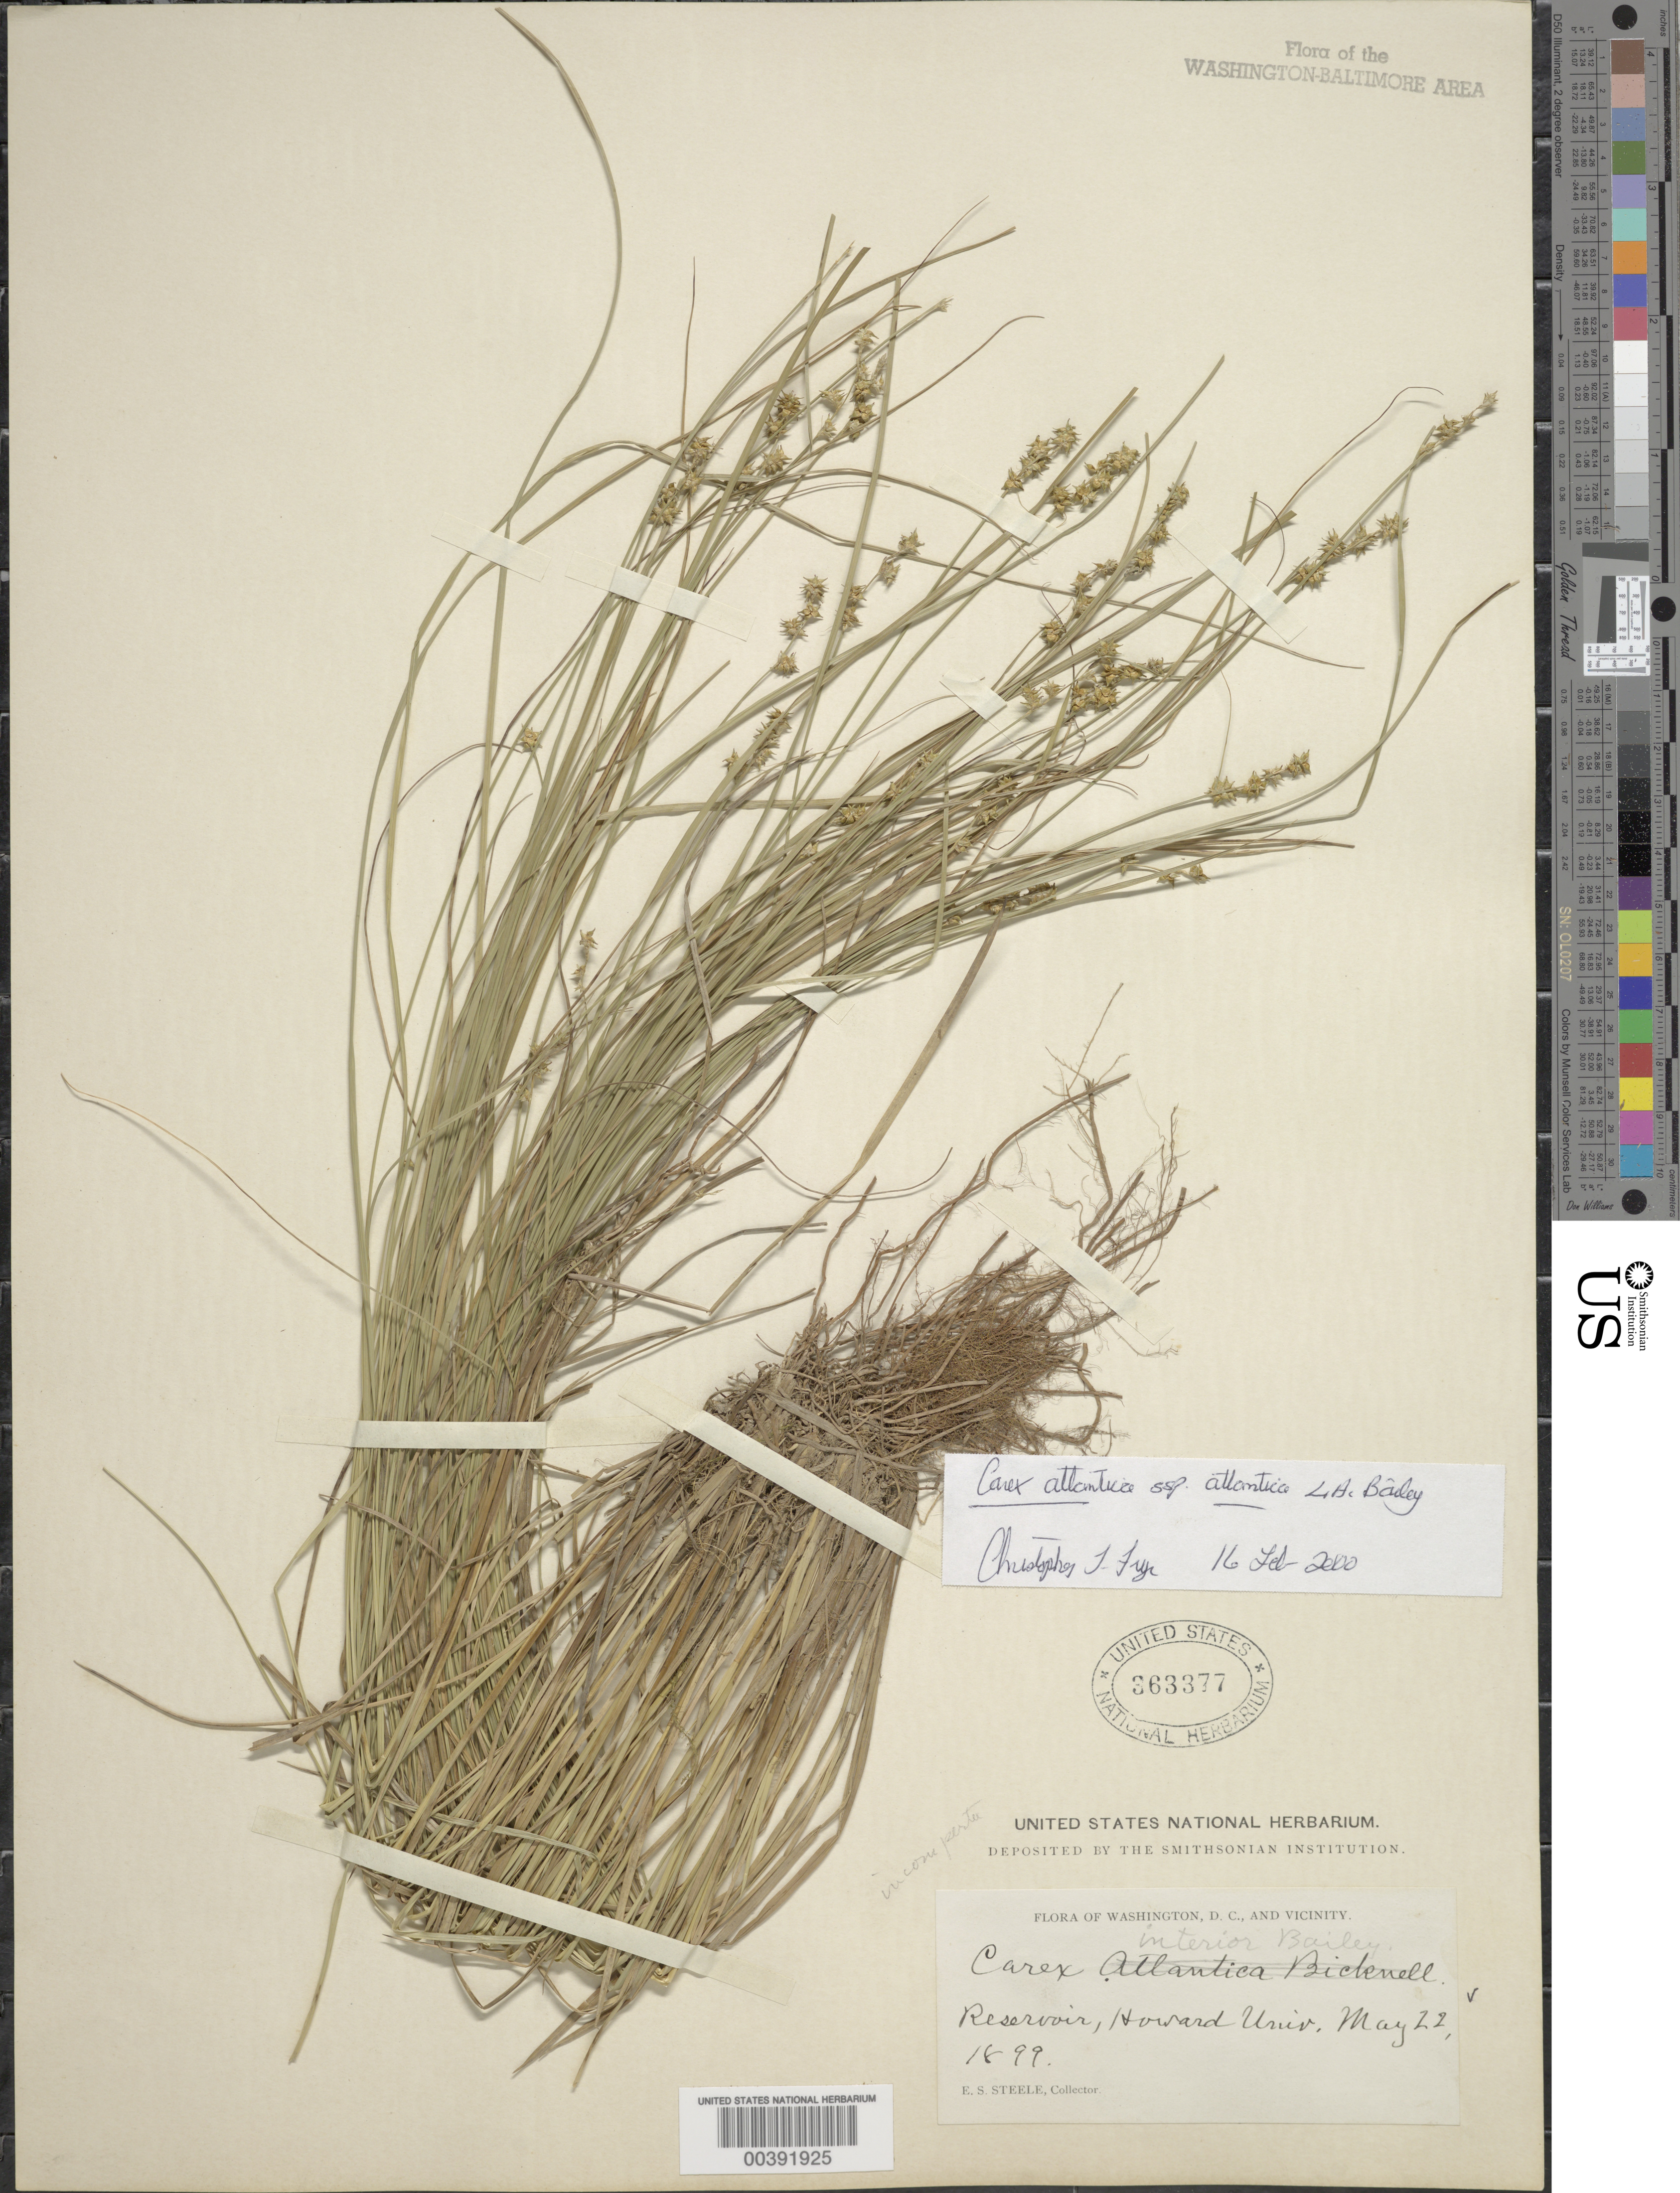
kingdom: Plantae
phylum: Tracheophyta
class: Liliopsida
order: Poales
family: Cyperaceae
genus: Carex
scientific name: Carex atlantica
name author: L.H. Bailey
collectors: E. Steele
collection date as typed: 22 May 1899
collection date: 1899-05-22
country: United States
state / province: District of Columbia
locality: Howard University Reservoir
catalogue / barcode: US 363377